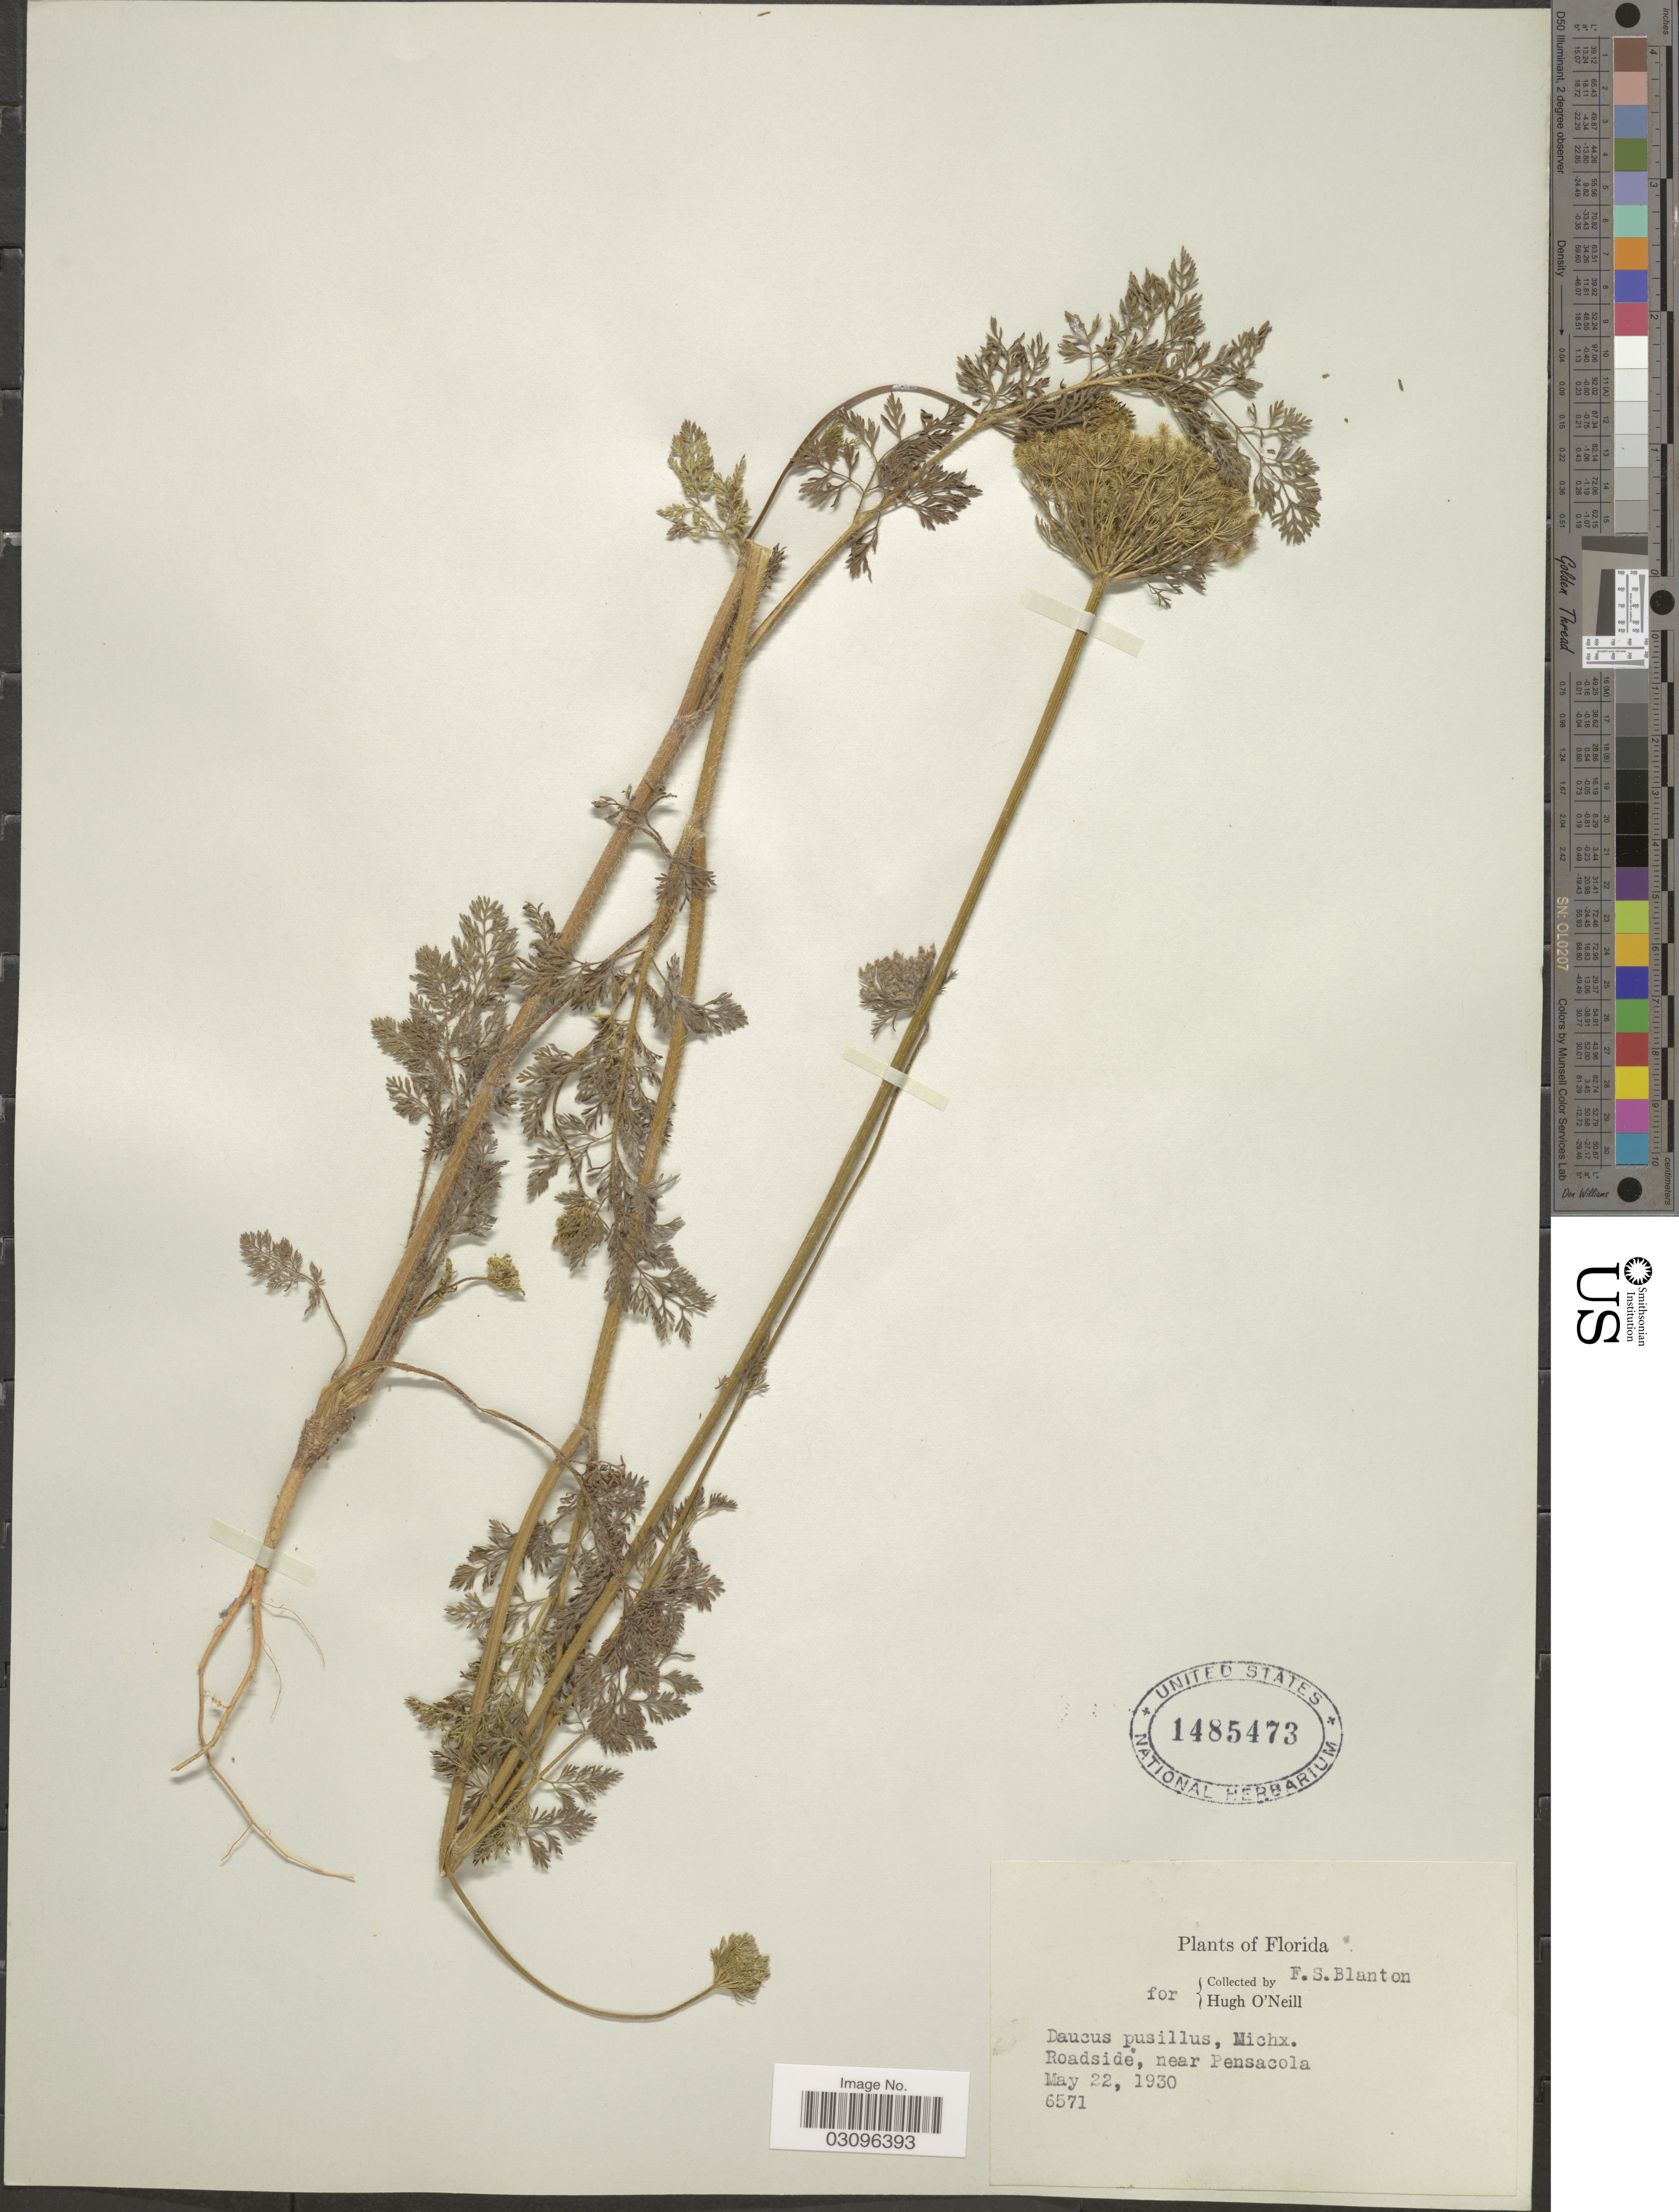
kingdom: Plantae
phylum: Tracheophyta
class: Magnoliopsida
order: Apiales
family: Apiaceae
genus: Daucus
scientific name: Daucus pusillus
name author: Michx.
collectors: F. S. Blanton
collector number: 6571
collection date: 1930-05-22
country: United States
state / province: Florida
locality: Roadside, near Pensacola.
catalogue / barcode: US 1485473